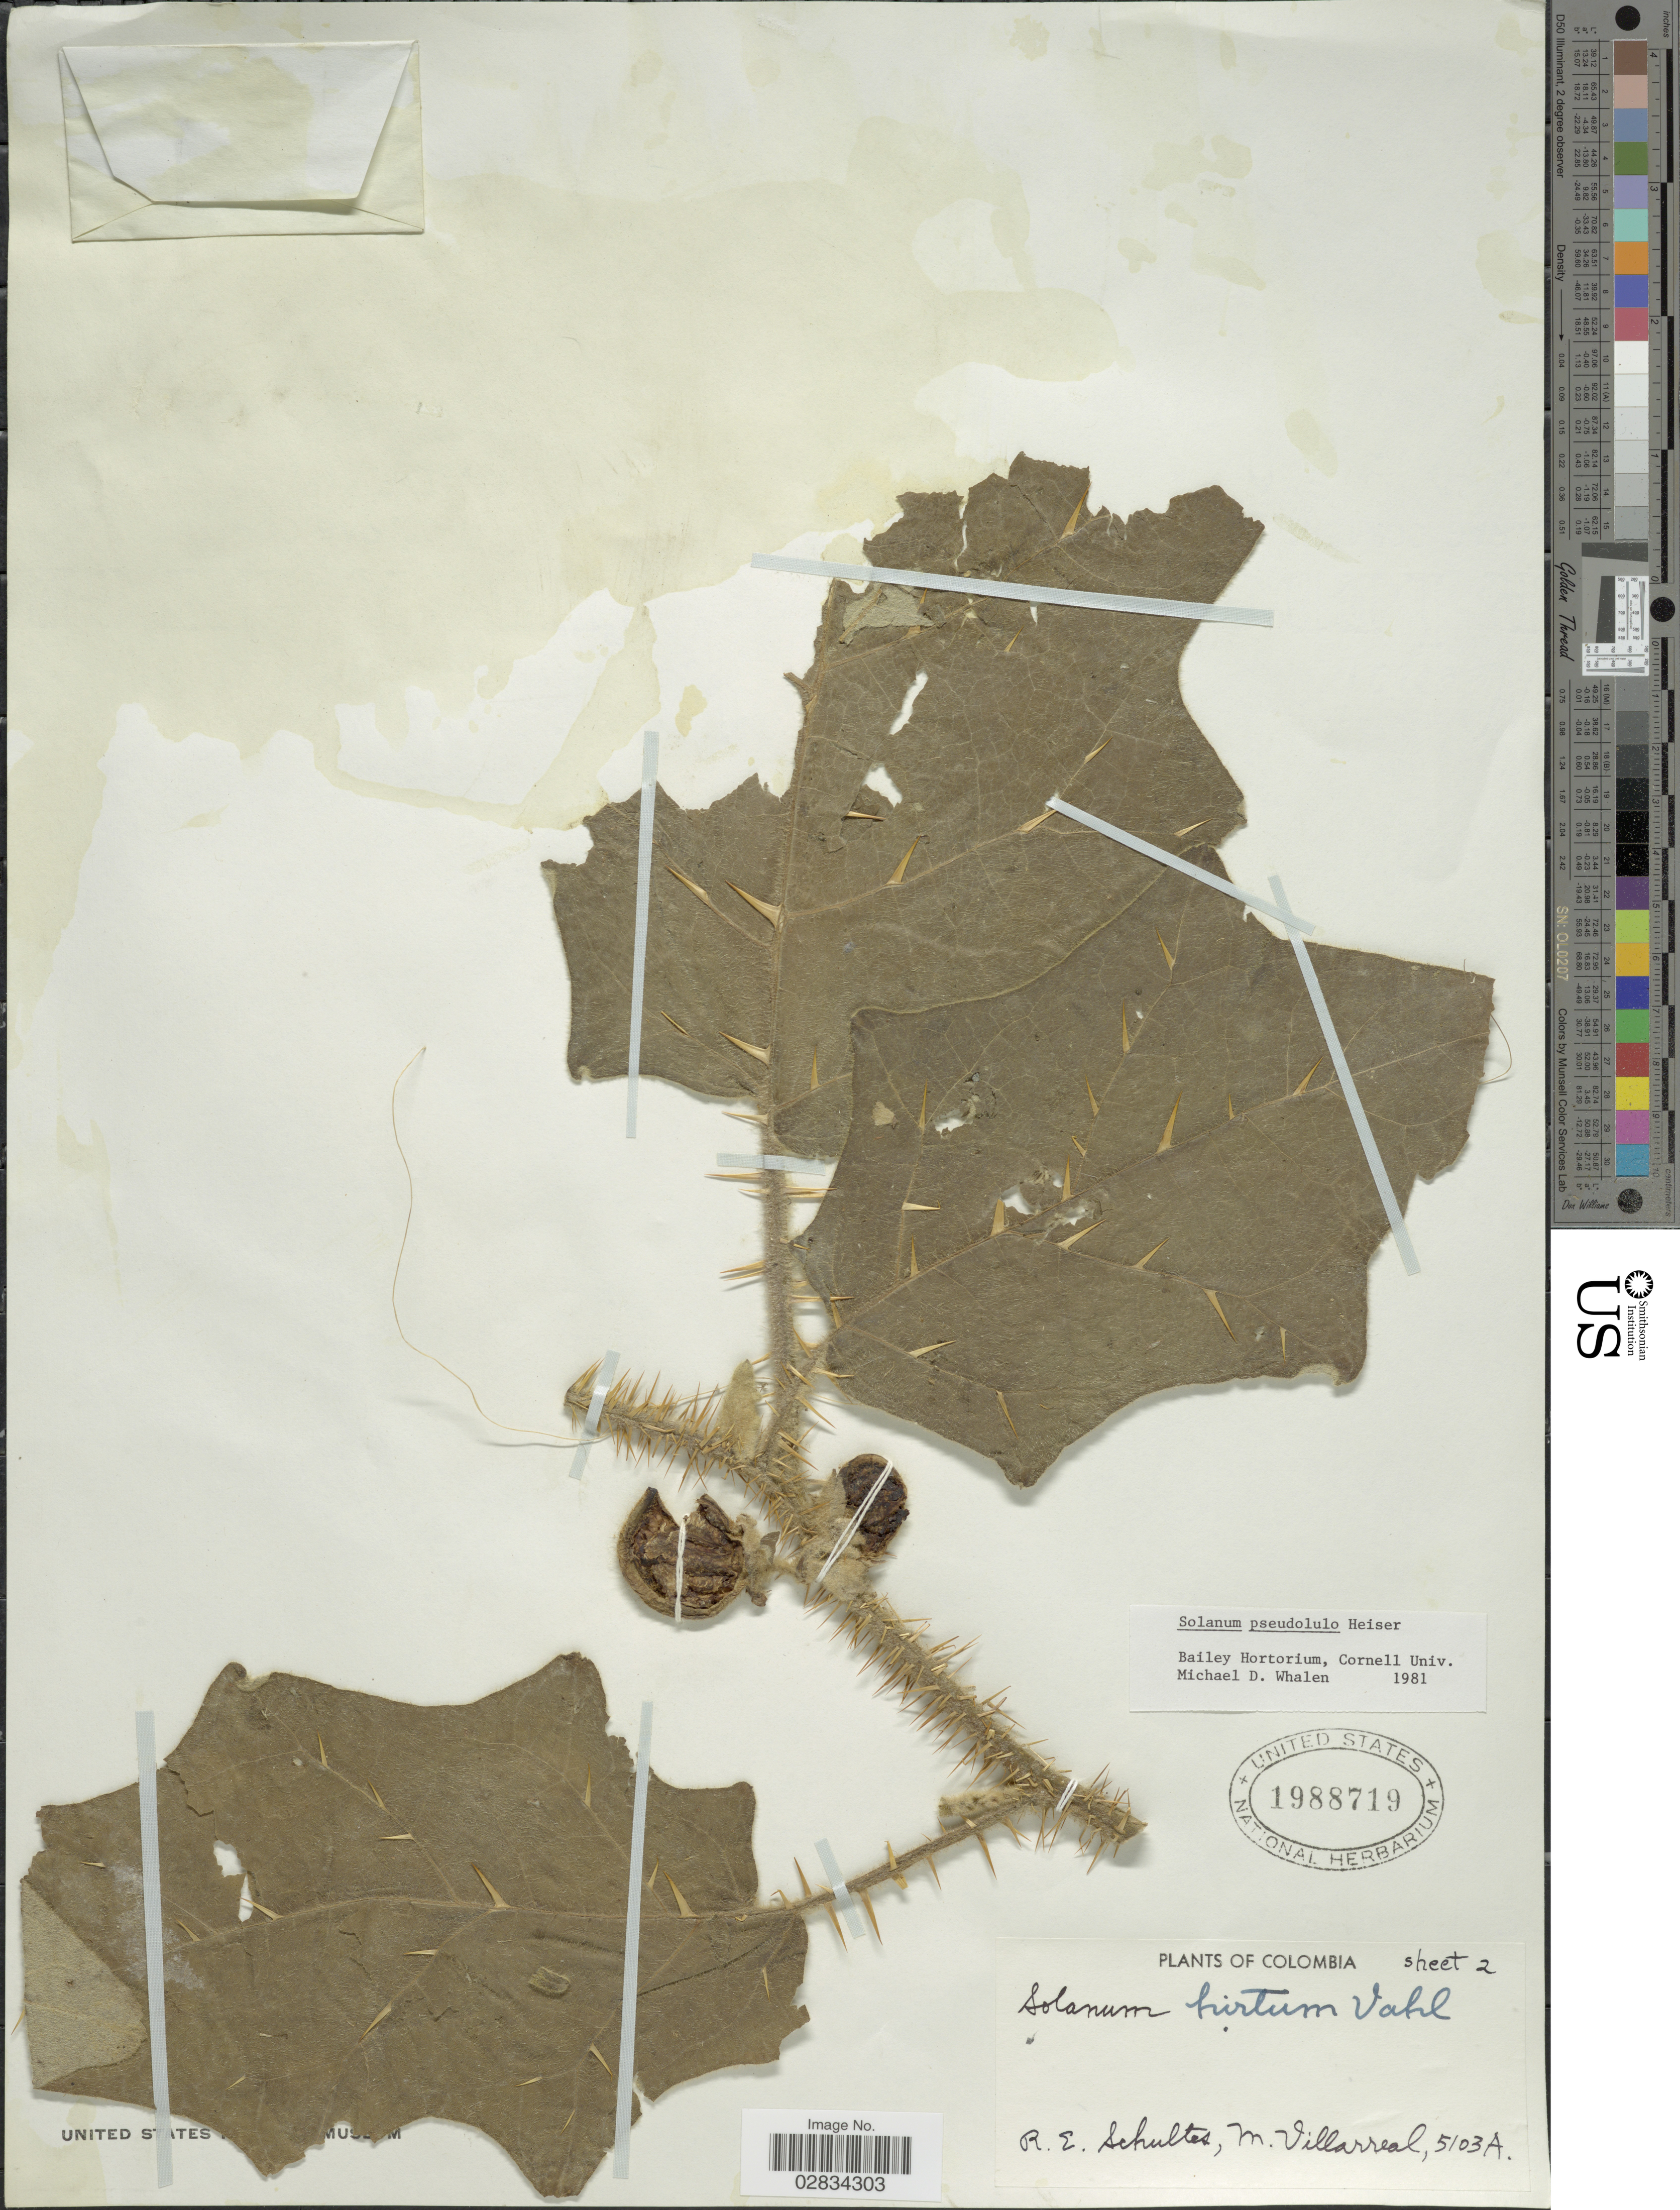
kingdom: Plantae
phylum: Tracheophyta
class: Magnoliopsida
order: Solanales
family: Solanaceae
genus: Solanum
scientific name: Solanum pseudolulo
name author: Heiser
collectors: R. E. Schultes & M. Villarreal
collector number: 5103A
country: Colombia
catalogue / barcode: US 1988719